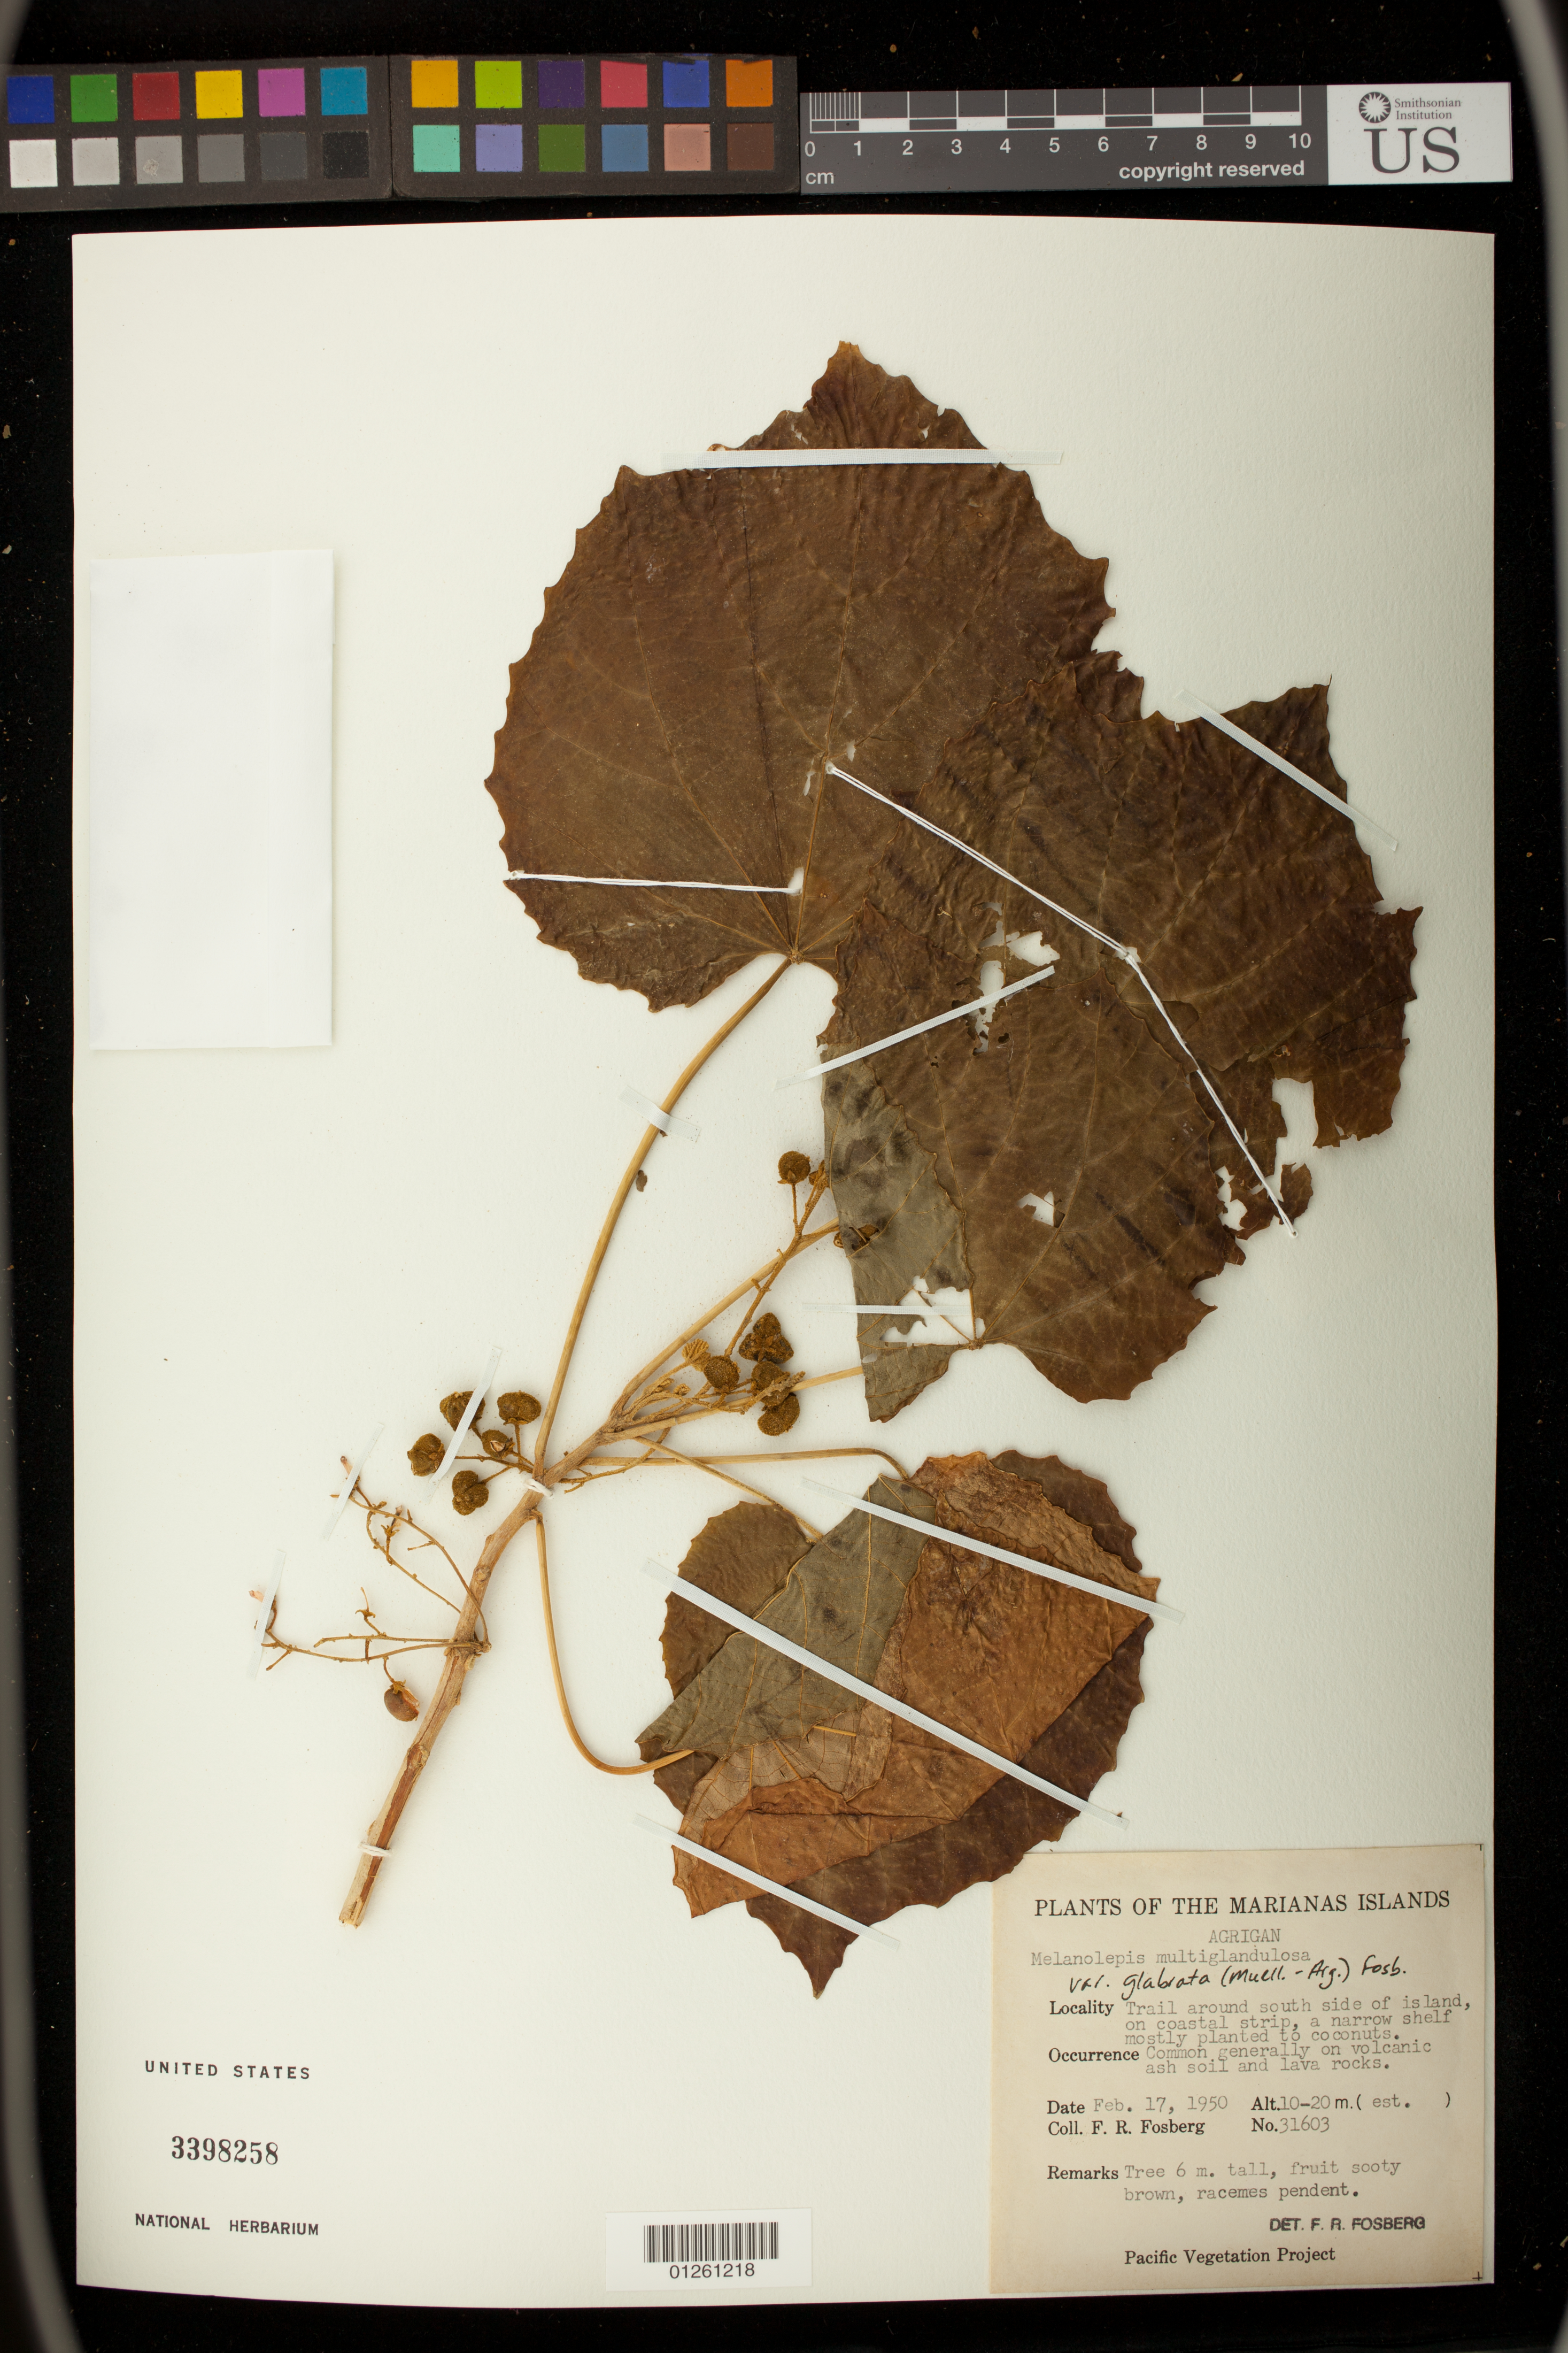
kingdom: Plantae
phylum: Tracheophyta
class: Magnoliopsida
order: Malpighiales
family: Euphorbiaceae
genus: Melanolepis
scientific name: Melanolepis multiglandulosa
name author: (Reinw. ex Blume) Rchb. f. & Zoll.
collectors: F. R. Fosberg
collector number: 31603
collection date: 1950-02-17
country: Northern Mariana Islands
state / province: Northern Islands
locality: Agrigan. trail around south side of island, on coastal strip.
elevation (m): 10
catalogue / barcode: US 3398258